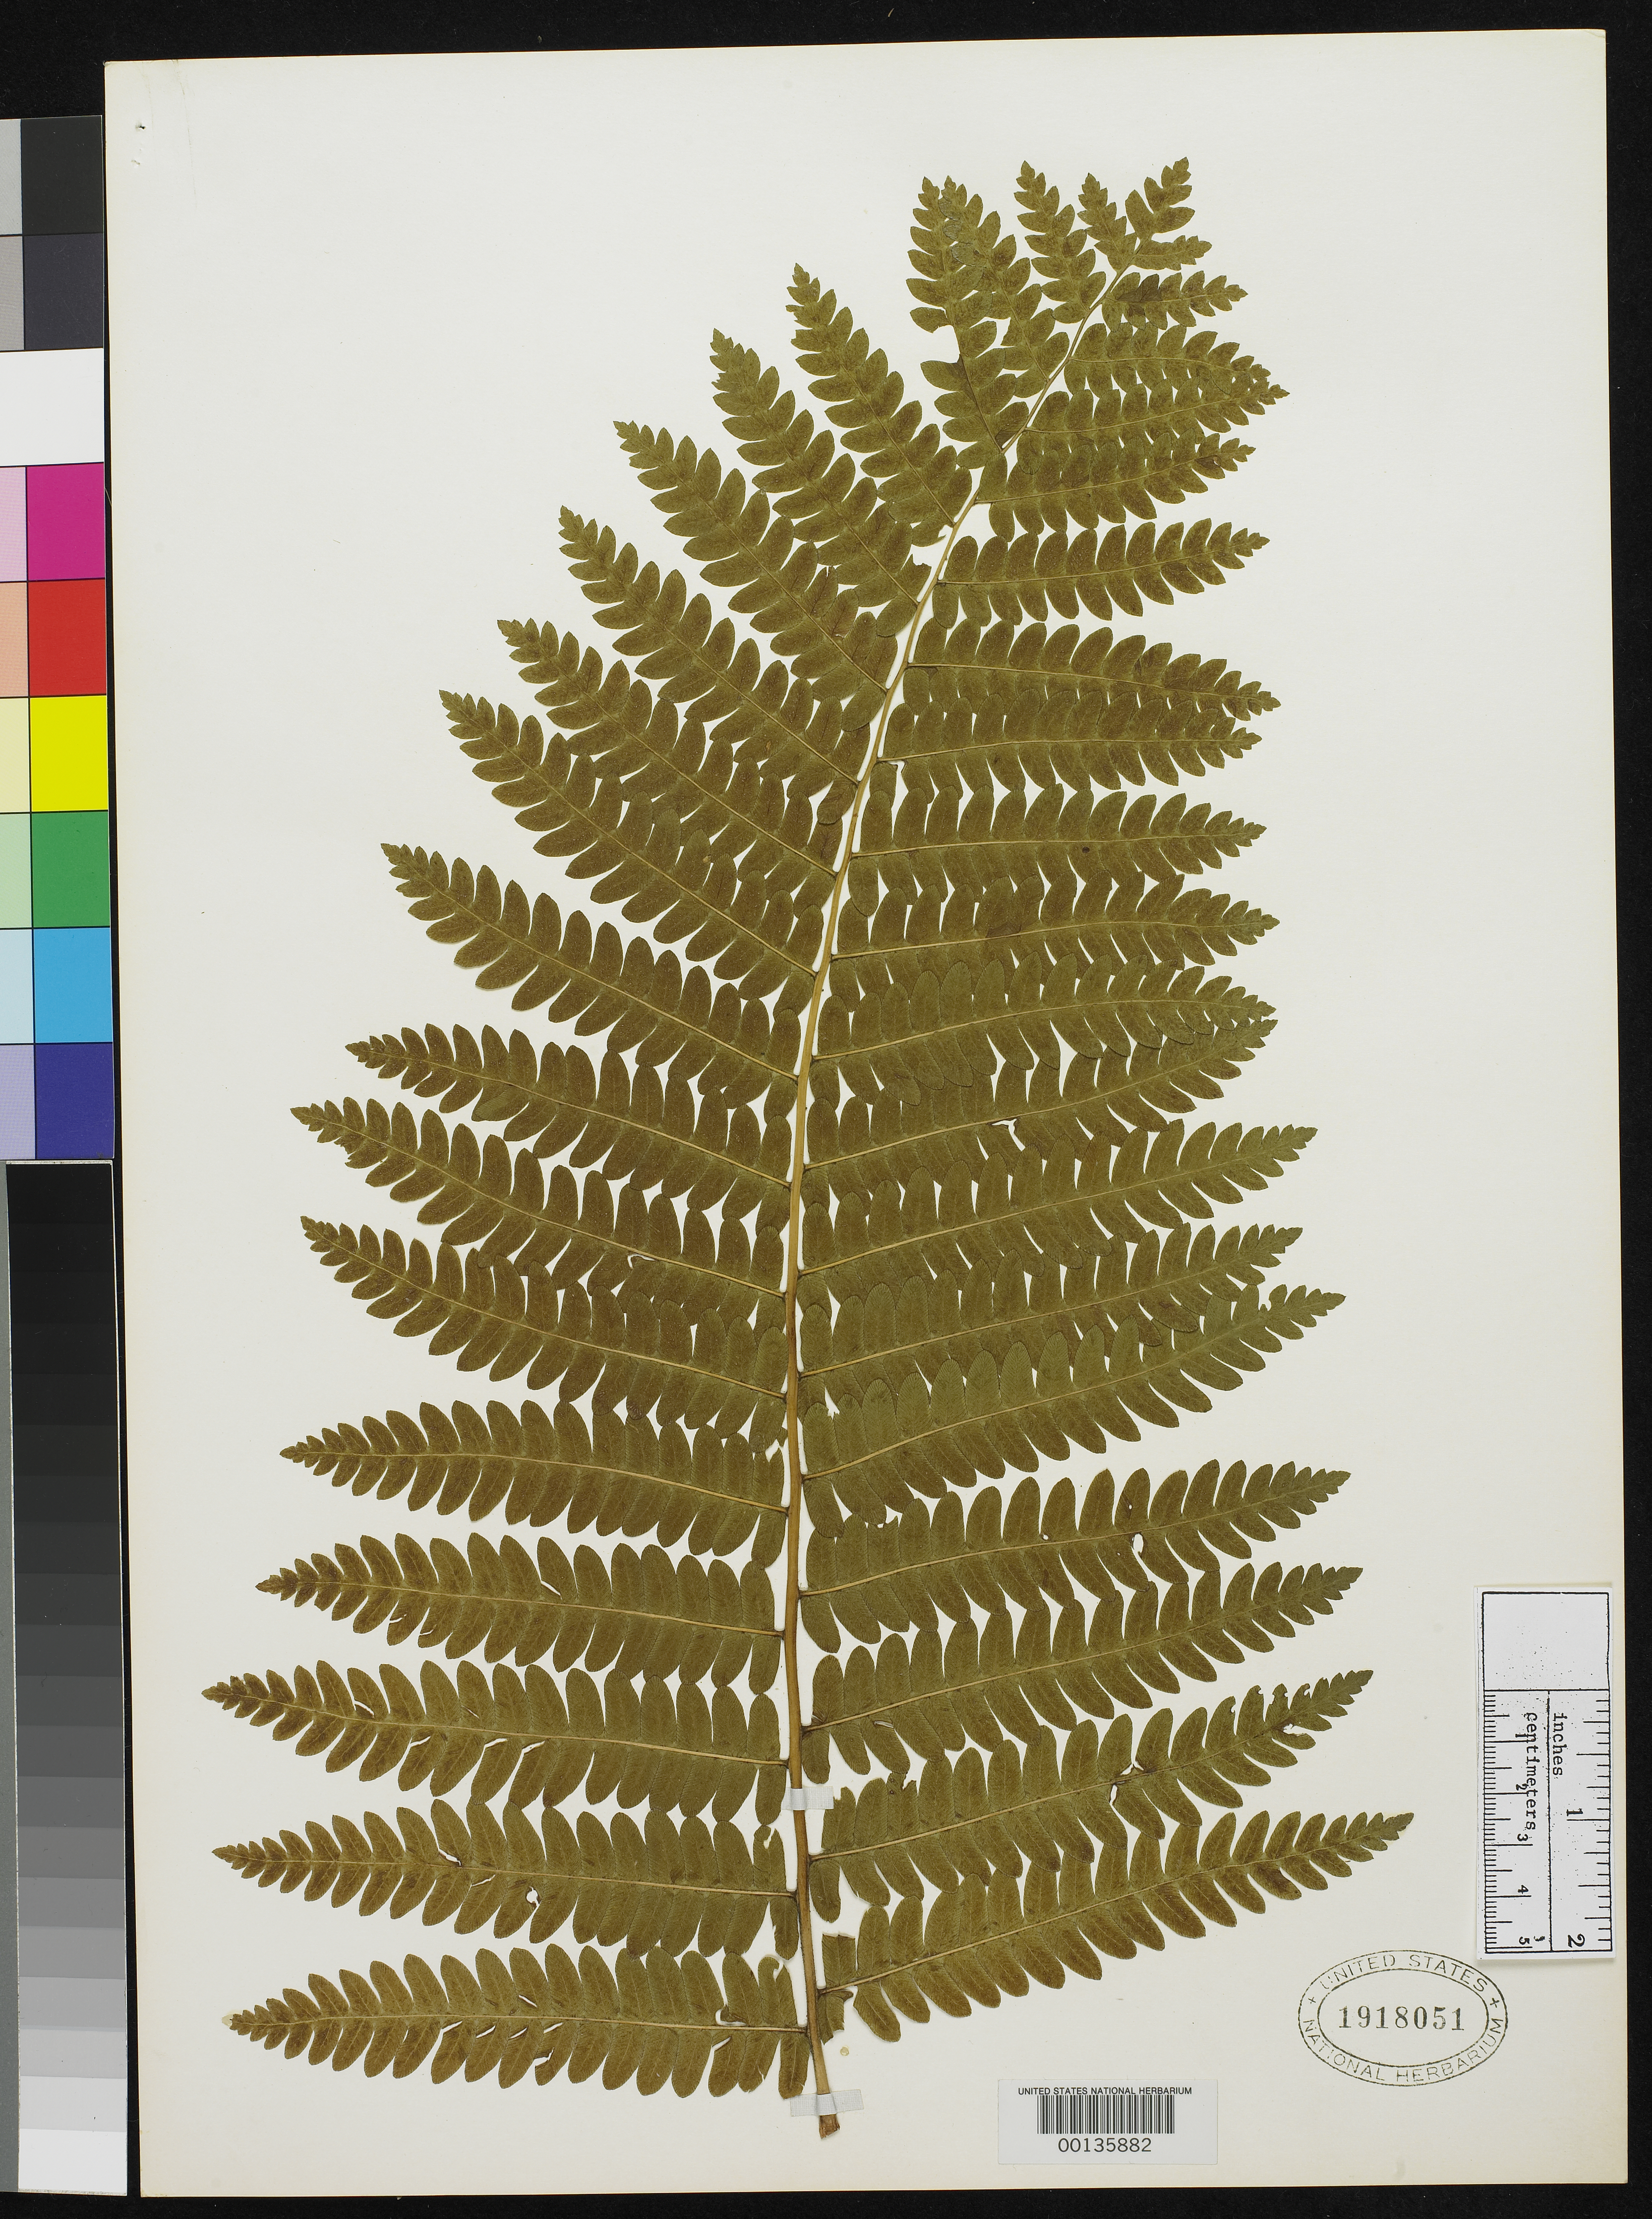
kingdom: Plantae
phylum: Tracheophyta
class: Polypodiopsida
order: Osmundales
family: Osmundaceae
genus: Osmunda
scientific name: Osmunda claytoniana f. tomentosa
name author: Neidorf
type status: Holotype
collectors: C. Neidorf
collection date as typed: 28 Sep 1940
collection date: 1940-09-28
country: United States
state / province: New York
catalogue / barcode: US 1918051